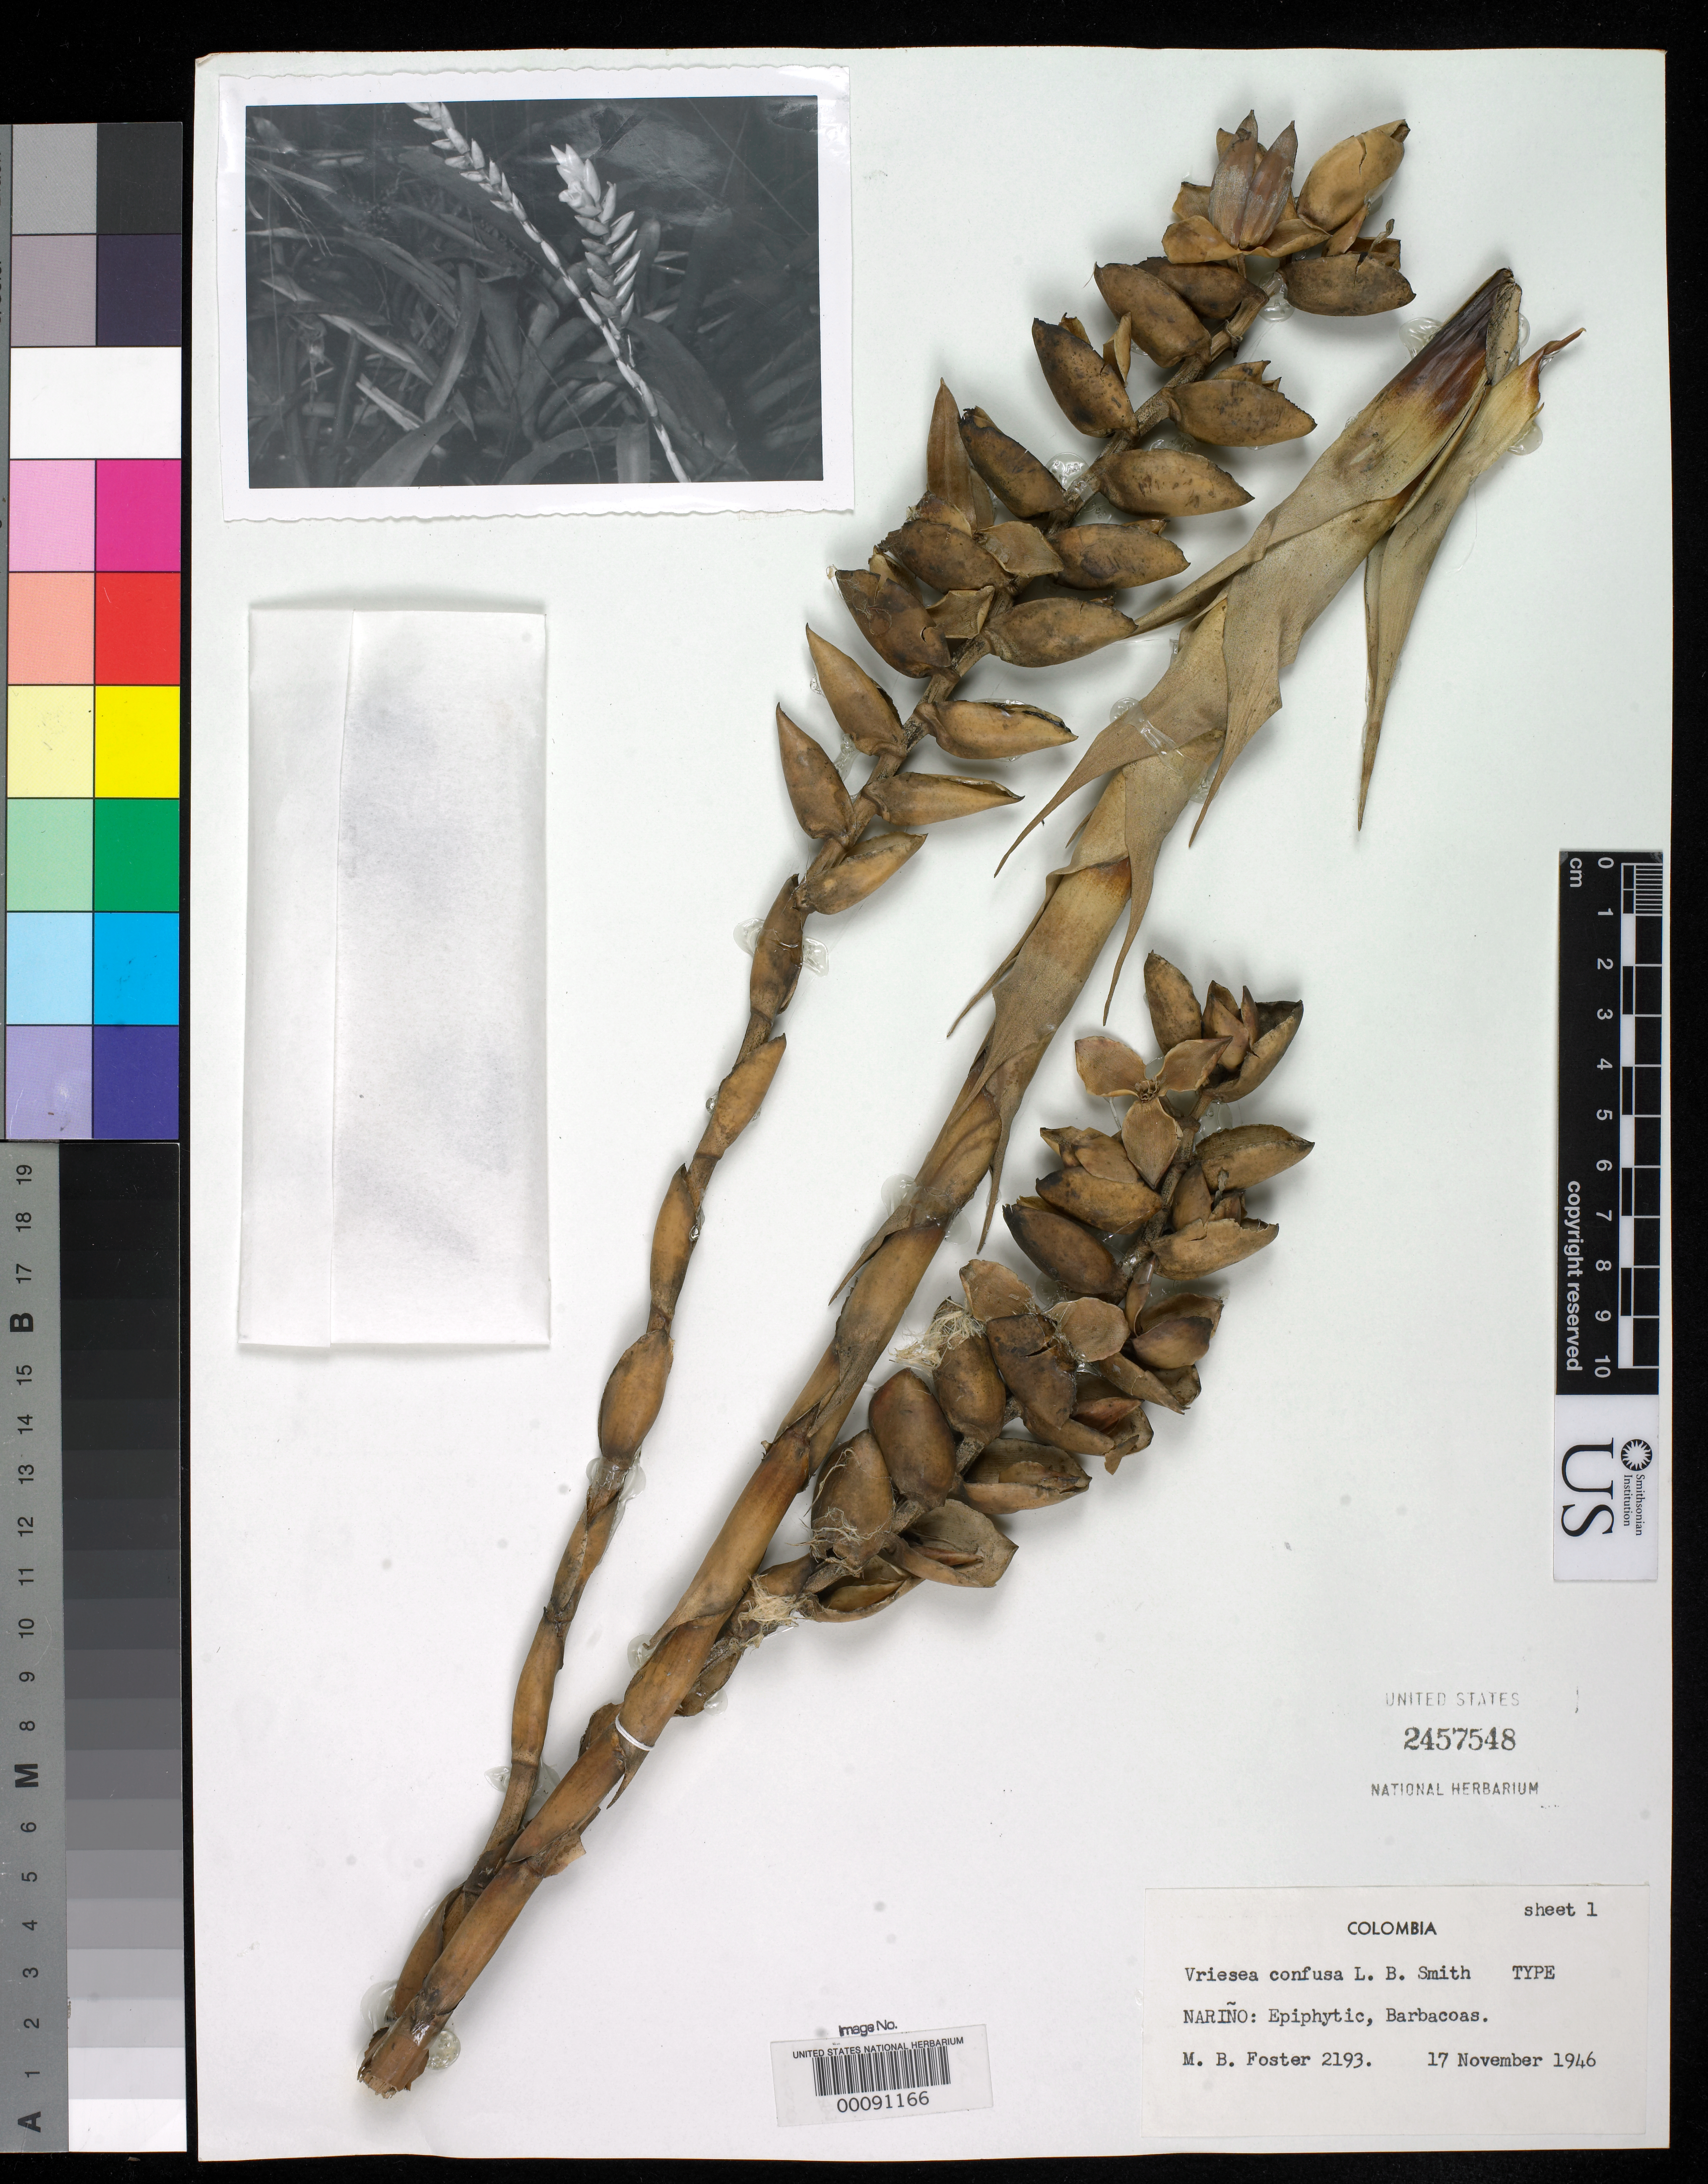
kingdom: Plantae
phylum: Tracheophyta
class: Liliopsida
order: Poales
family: Bromeliaceae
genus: Vriesea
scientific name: Vriesea confusa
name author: L.B. Sm.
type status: Holotype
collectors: M. B. Foster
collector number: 2193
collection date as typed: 17 Nov 1946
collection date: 1946-11-17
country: Colombia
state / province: Nariño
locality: Barbacoas.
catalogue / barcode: US 2457548